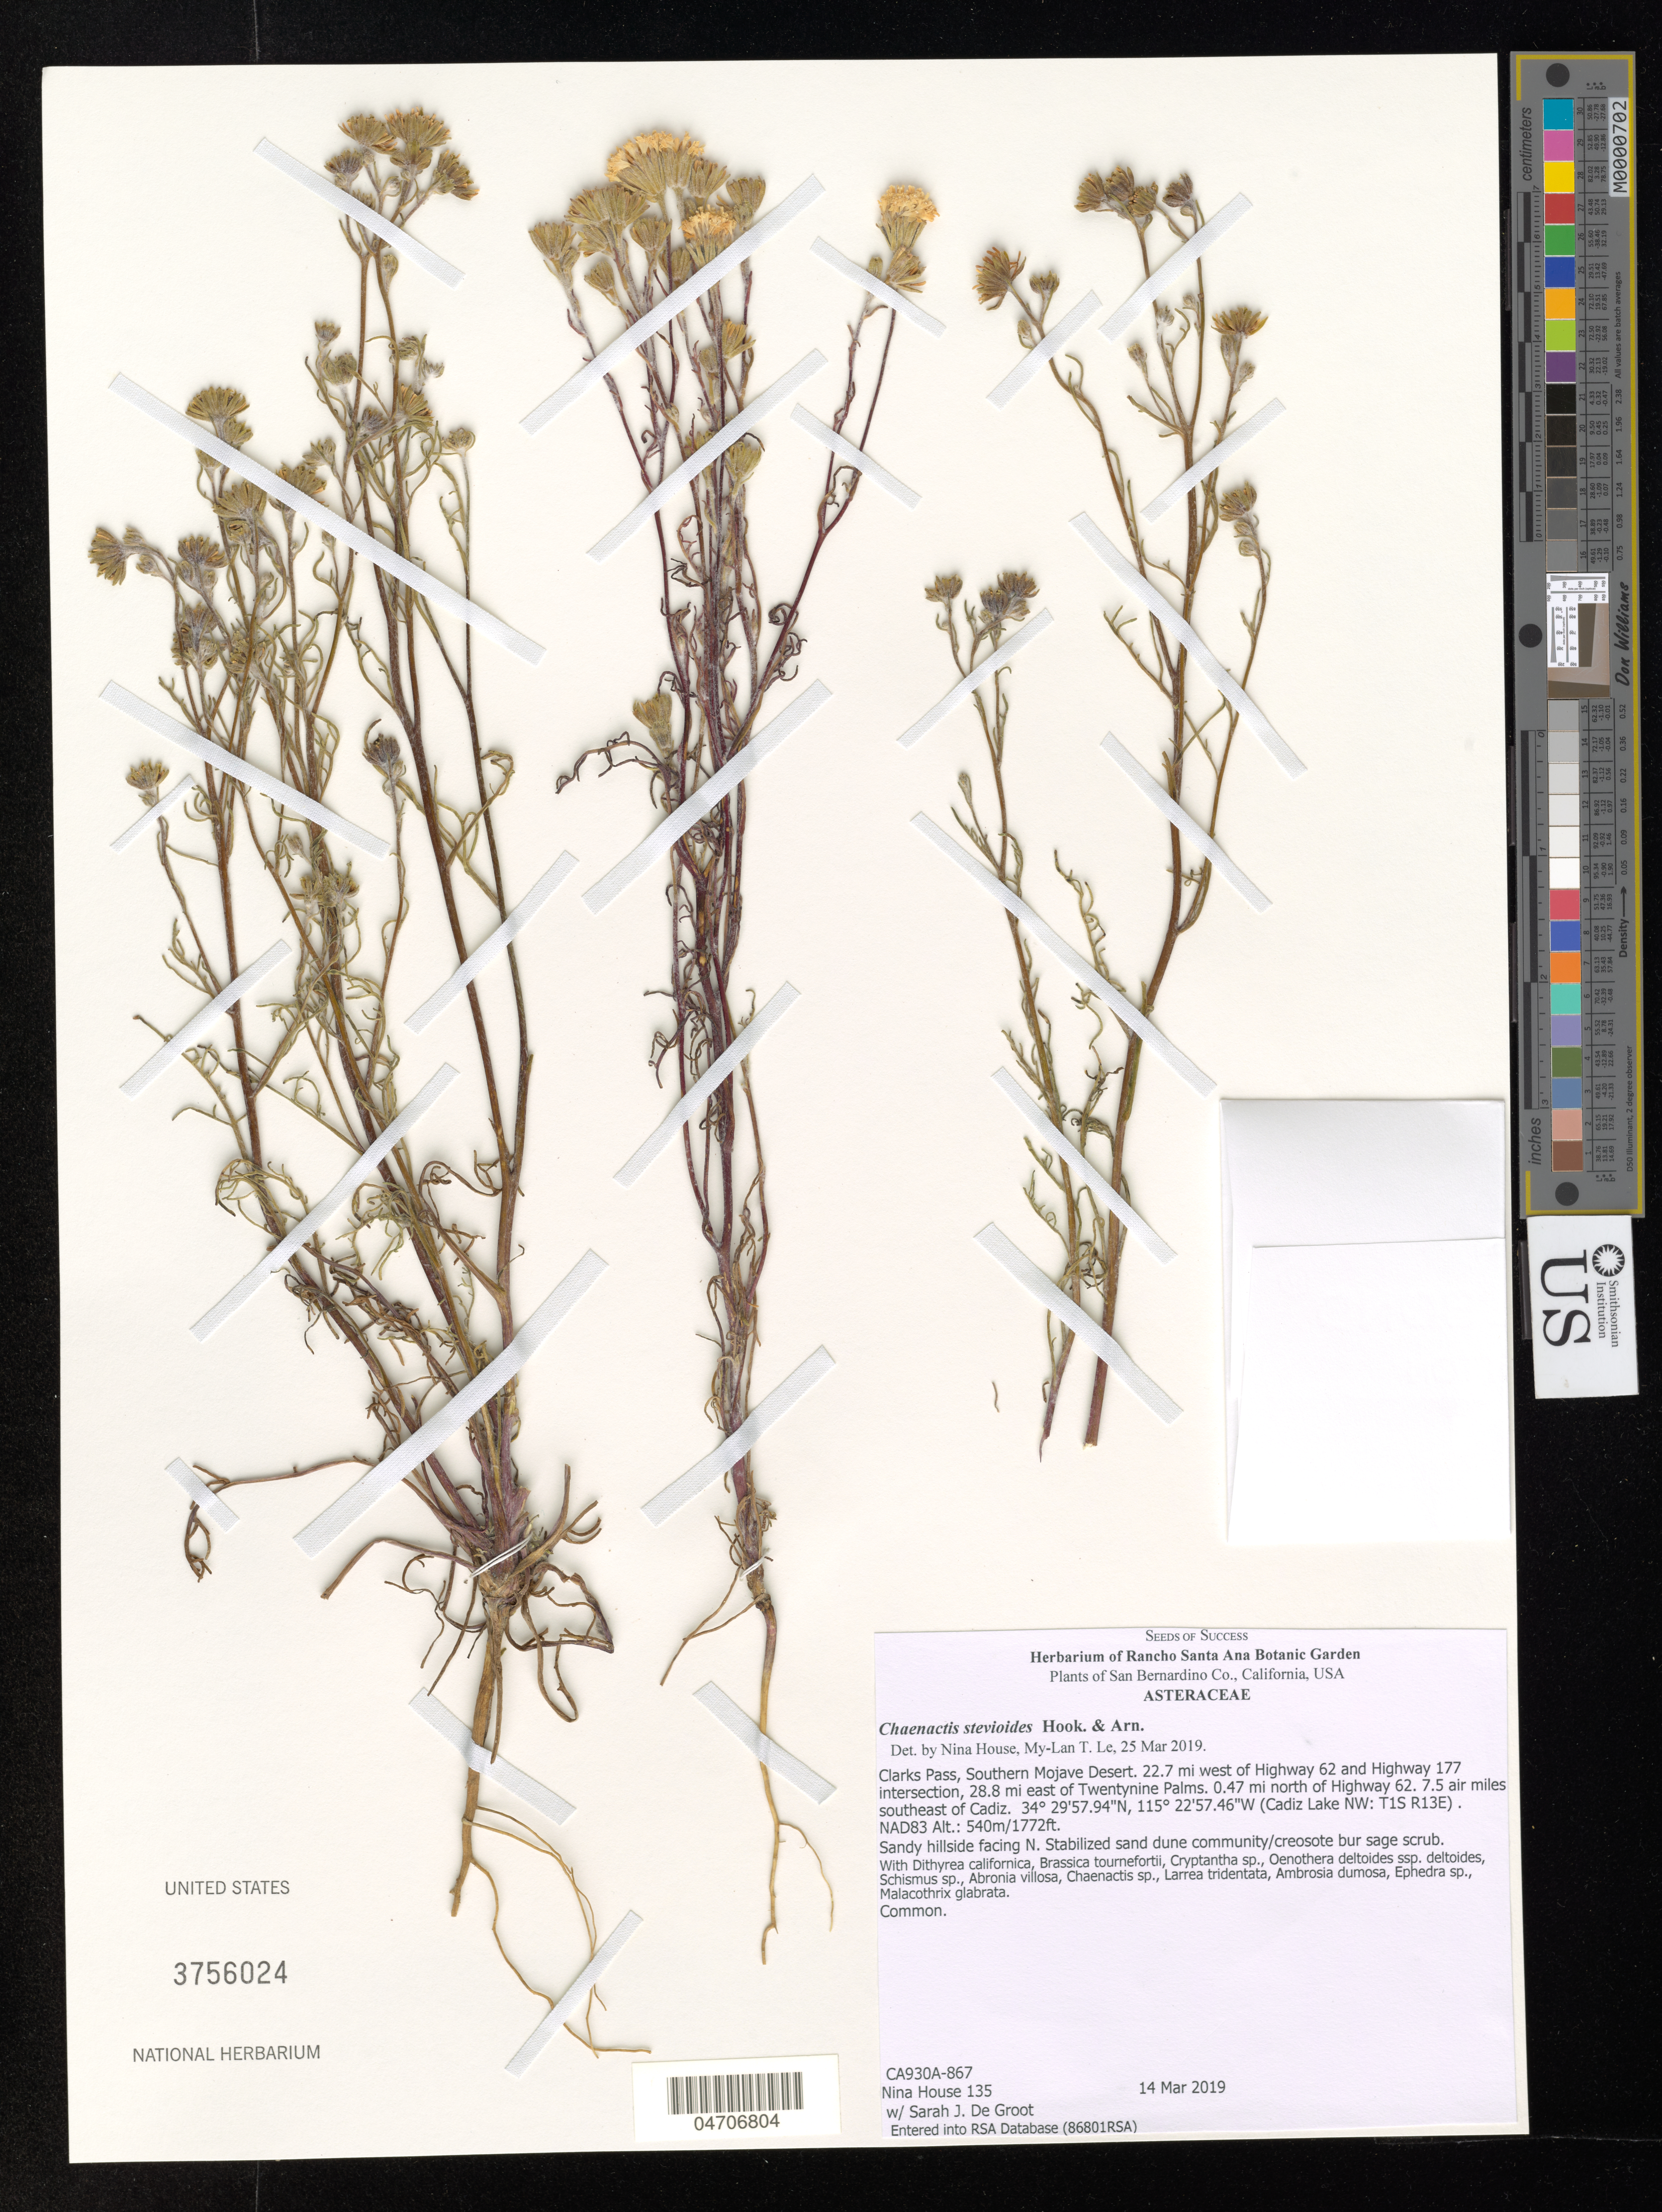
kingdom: Plantae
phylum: Tracheophyta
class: Magnoliopsida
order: Asterales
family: Asteraceae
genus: Chaenactis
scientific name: Chaenactis stevioides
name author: Hook. & Arn.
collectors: N. House & S. De Groot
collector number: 135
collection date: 2019-03-14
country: United States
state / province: California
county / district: San Bernardino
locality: San Bernardino Co. Clarks Pass, Southern Mojave Desert. 22.7 mi west of Highway 62 and Highway 177 intersection, 28.8 mi east of Twentynine Palms. 0.47 mi north of Highway 62. 7.5 air miles southeast of Cadiz. (Cadiz Lake NW: T1S R13E). Sandy hillside facing N.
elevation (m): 540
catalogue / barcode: US 3756024